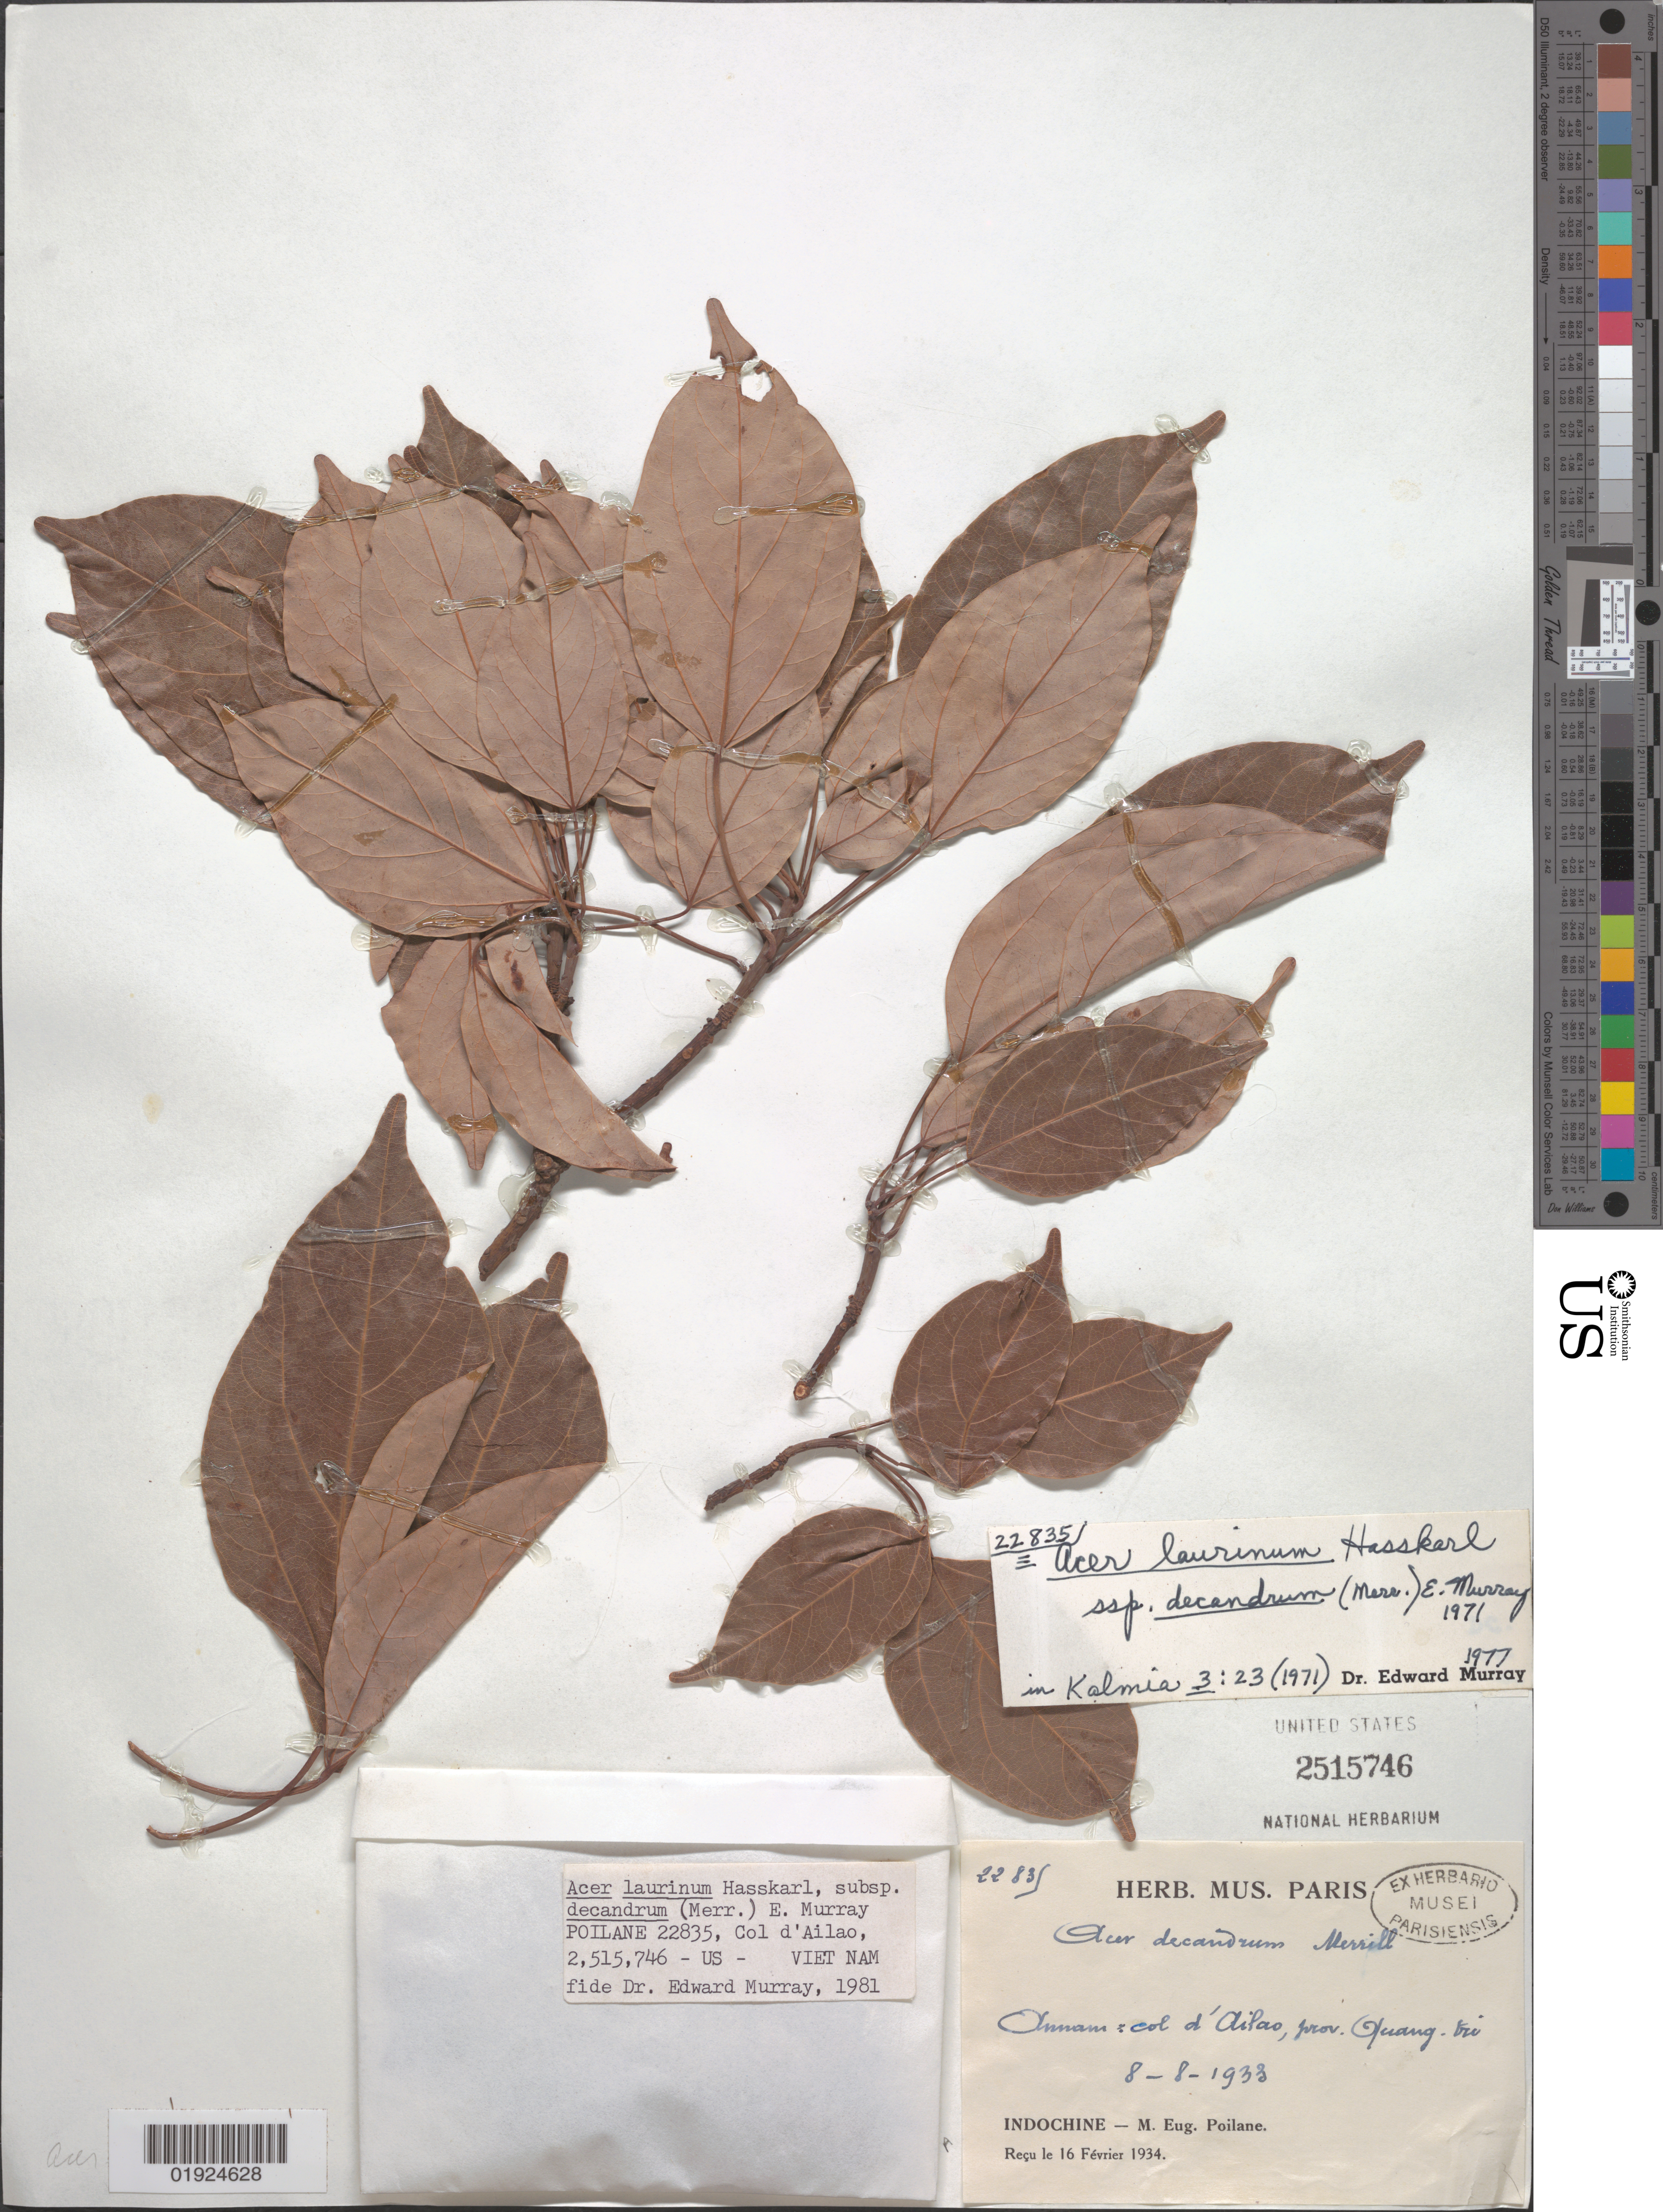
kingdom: Plantae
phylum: Tracheophyta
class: Magnoliopsida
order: Sapindales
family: Sapindaceae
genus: Acer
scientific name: Acer laurinum subsp. decandrum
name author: (Merr.) A.E. Murray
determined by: Murray, Edward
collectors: M. Poilane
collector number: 22835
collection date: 1933-08-08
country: Laos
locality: Ailao [old name for Laos ?], prov. Quang-xi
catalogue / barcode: US 2515746